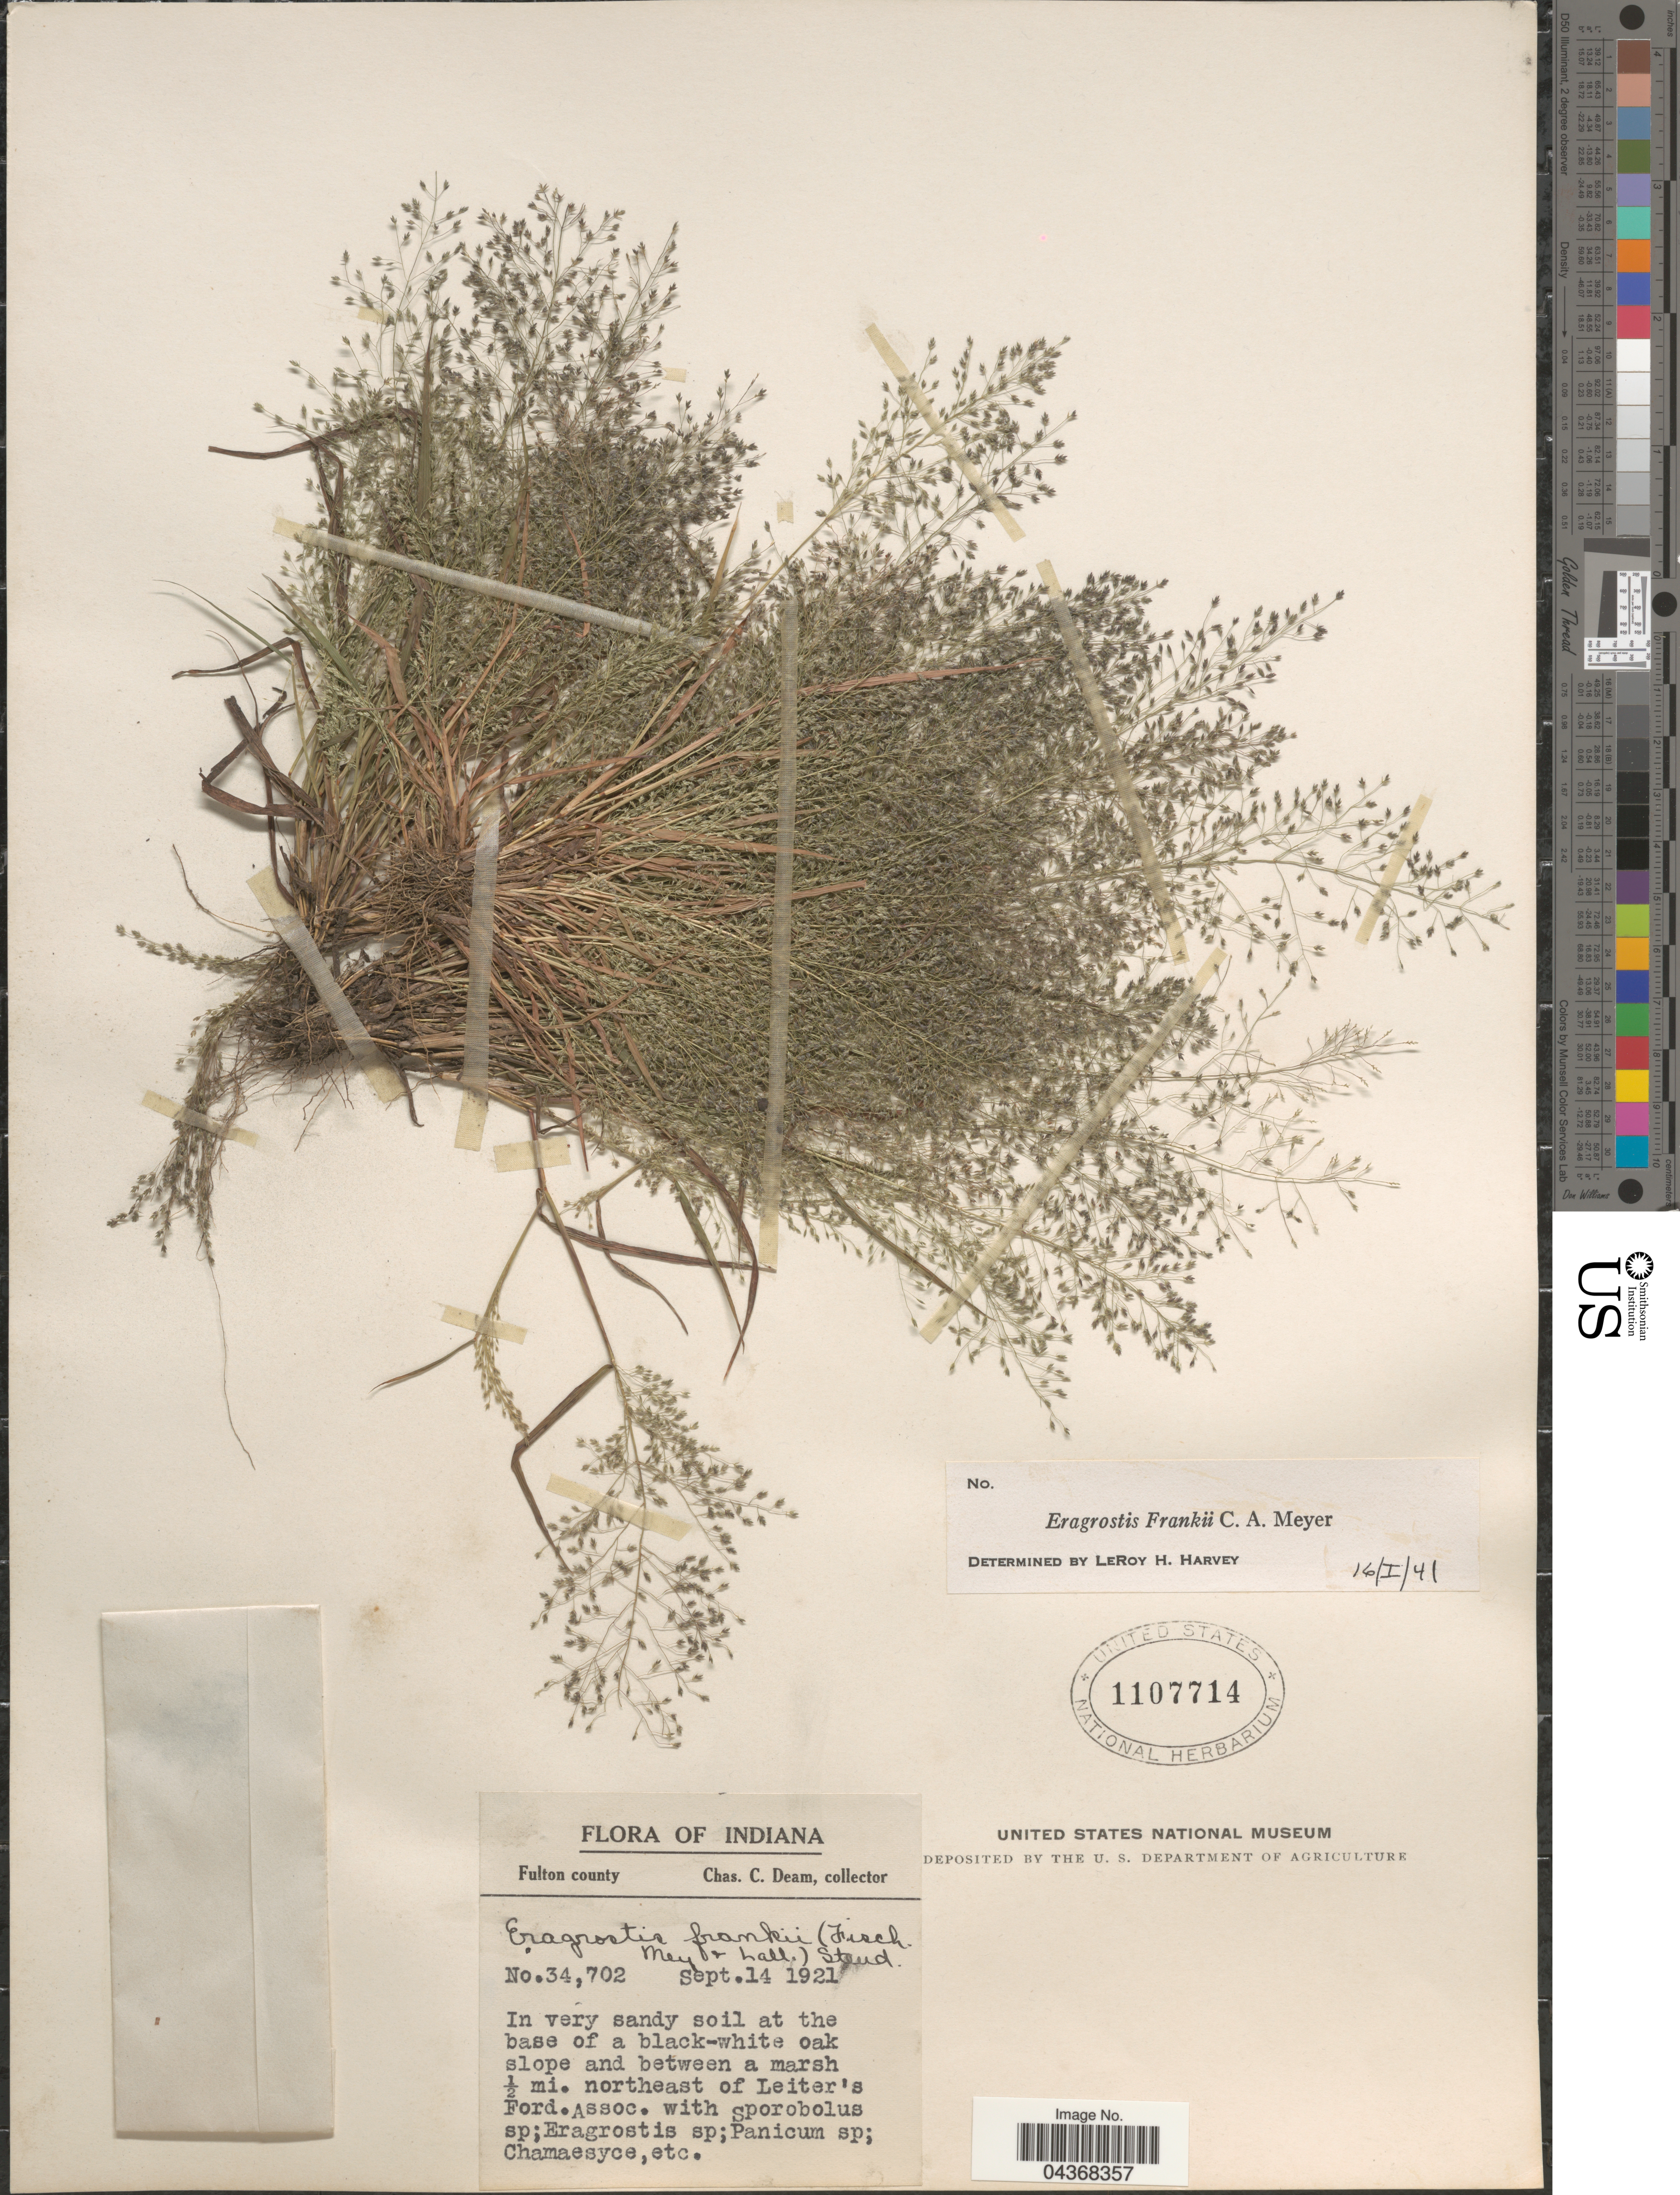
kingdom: Plantae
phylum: Tracheophyta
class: Liliopsida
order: Poales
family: Poaceae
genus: Eragrostis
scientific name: Eragrostis frankii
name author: C.A. Mey. ex Steud.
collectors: C. C. Deam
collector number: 34702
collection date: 1921-09-14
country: United States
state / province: Indiana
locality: Fulton county. In very sandy soil at the base of a black-white oak slope and between a marsh ½ mi. northeast of Leiter's Ford.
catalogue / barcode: US 1107714